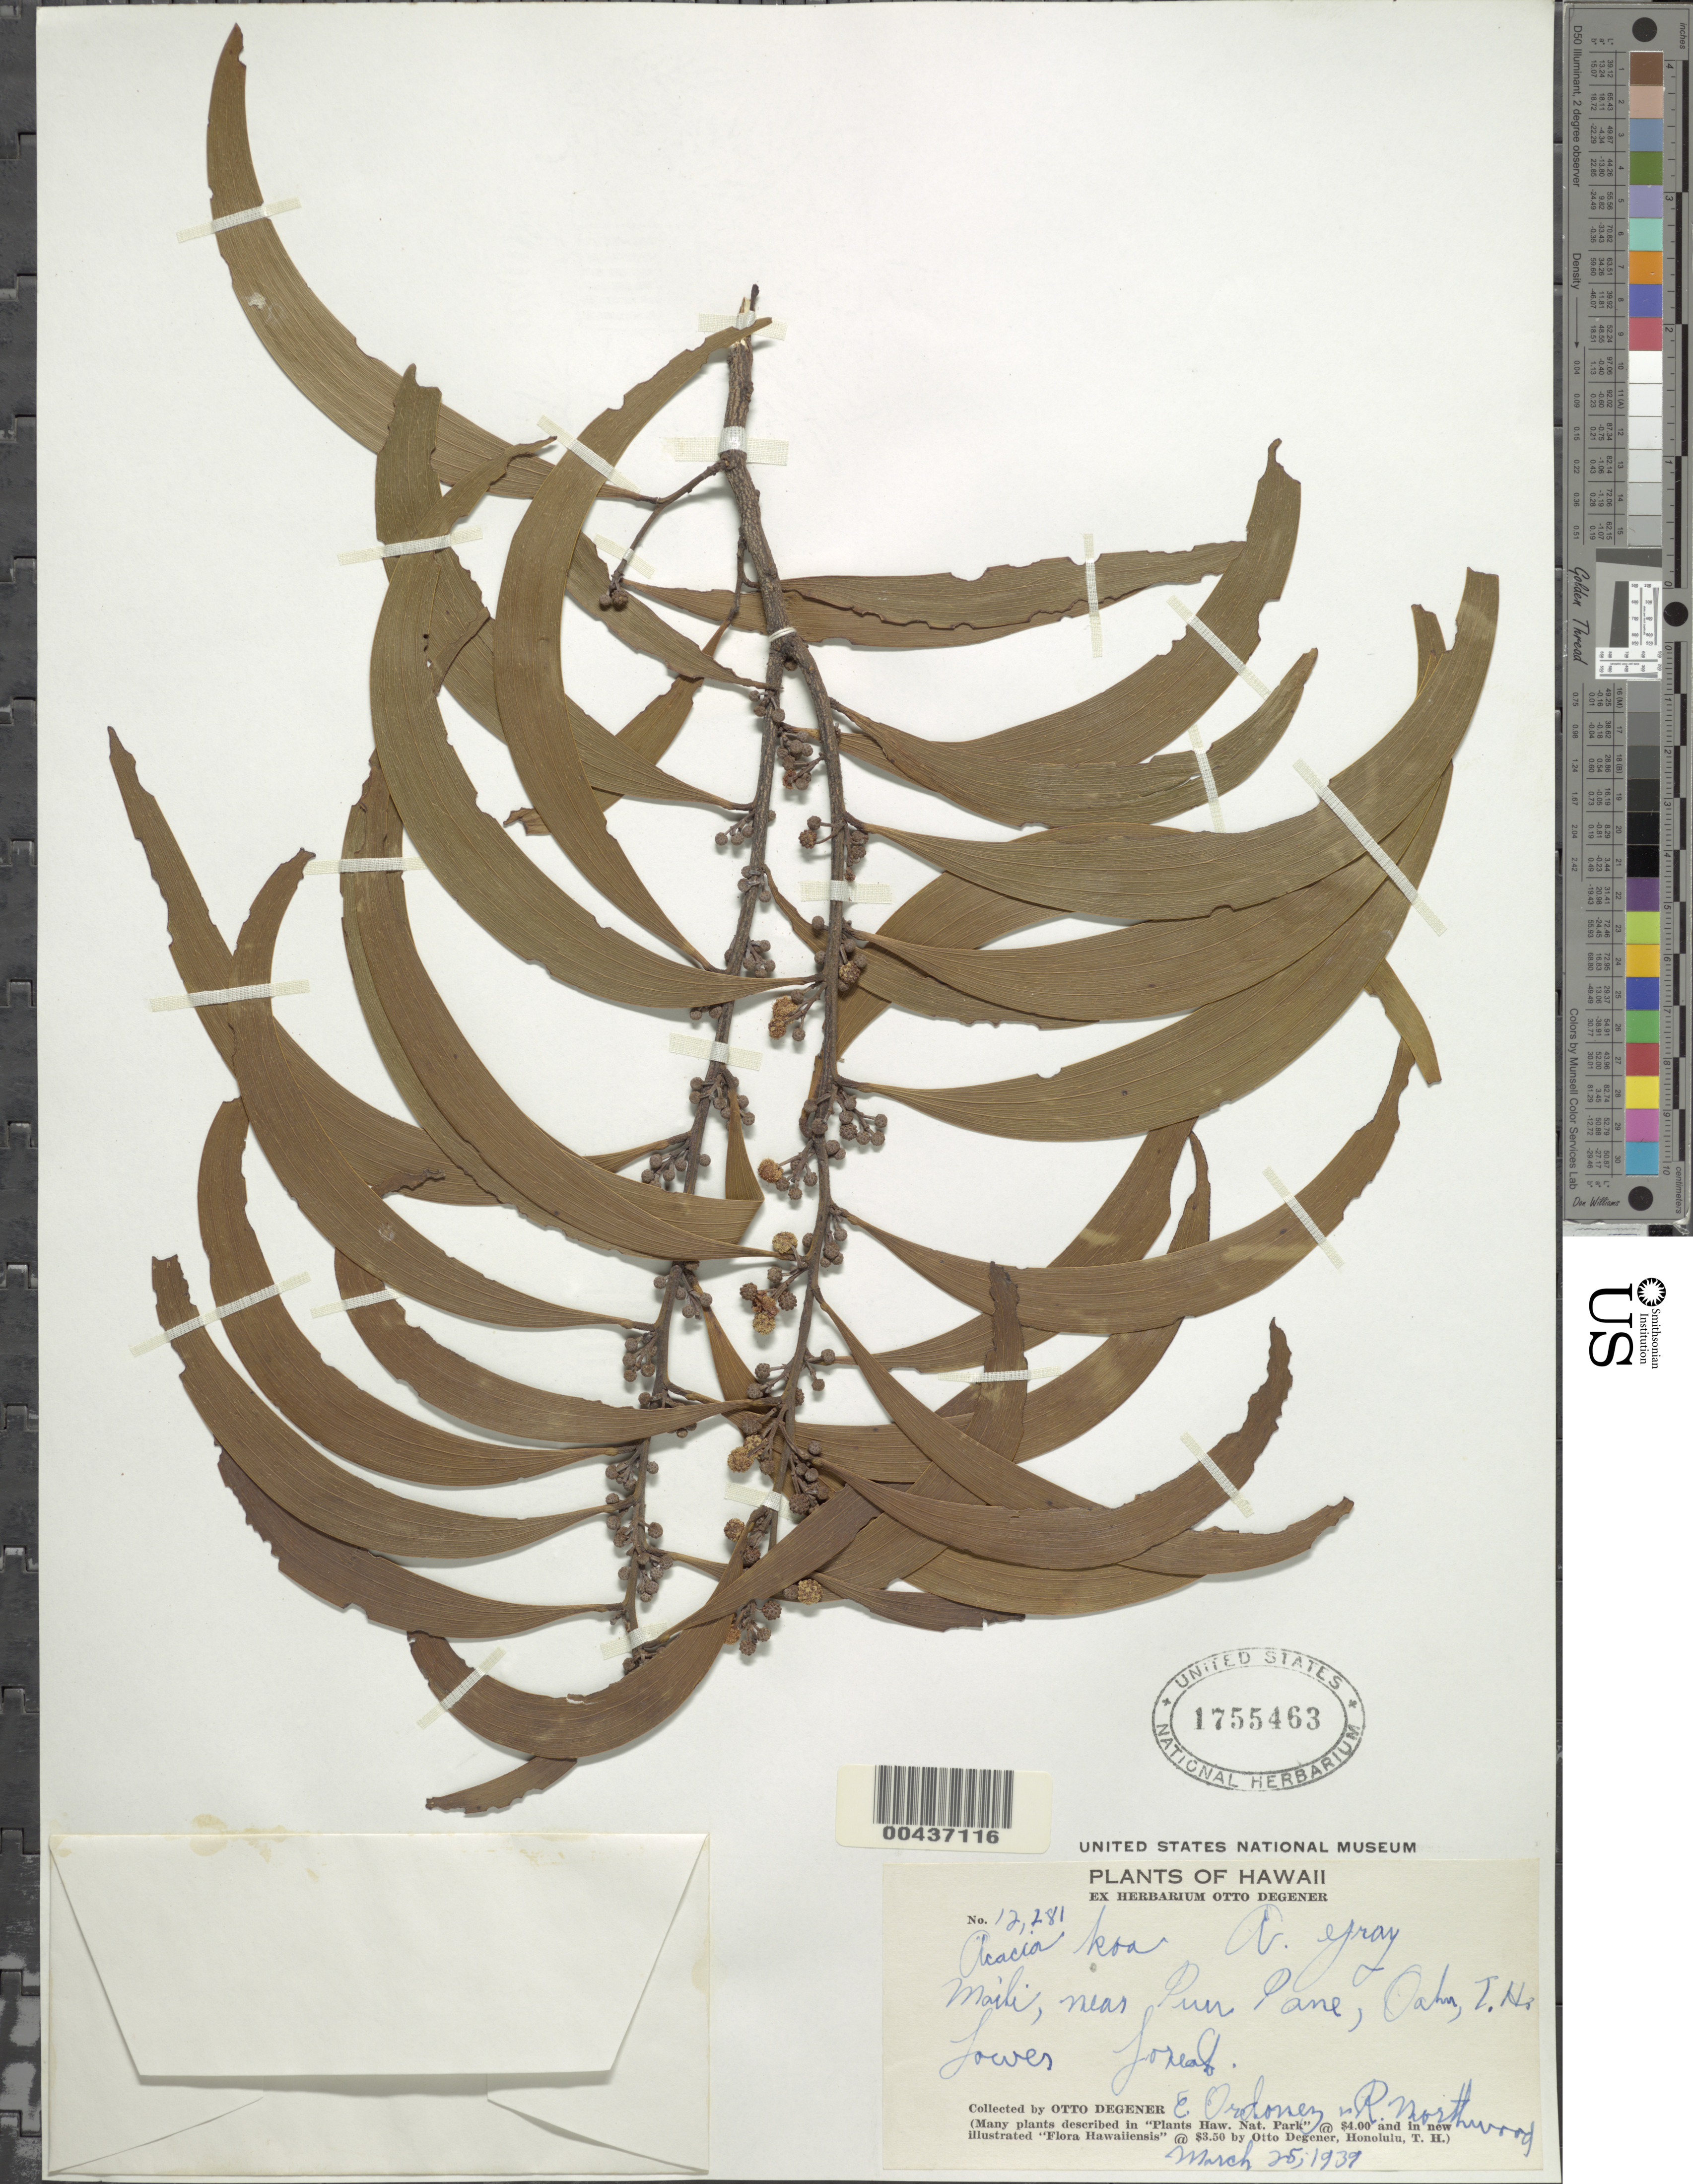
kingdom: Plantae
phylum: Tracheophyta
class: Magnoliopsida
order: Fabales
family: Fabaceae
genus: Acacia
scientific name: Acacia koa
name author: A. Gray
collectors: O. Degener, E. Ordonez & R. Northwood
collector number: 12281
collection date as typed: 25 Mar 1939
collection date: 1939-03-25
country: United States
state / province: Hawaii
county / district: Honolulu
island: Oahu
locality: Maihi, near Puu Pane, Oahu, T.H.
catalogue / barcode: US 1755463